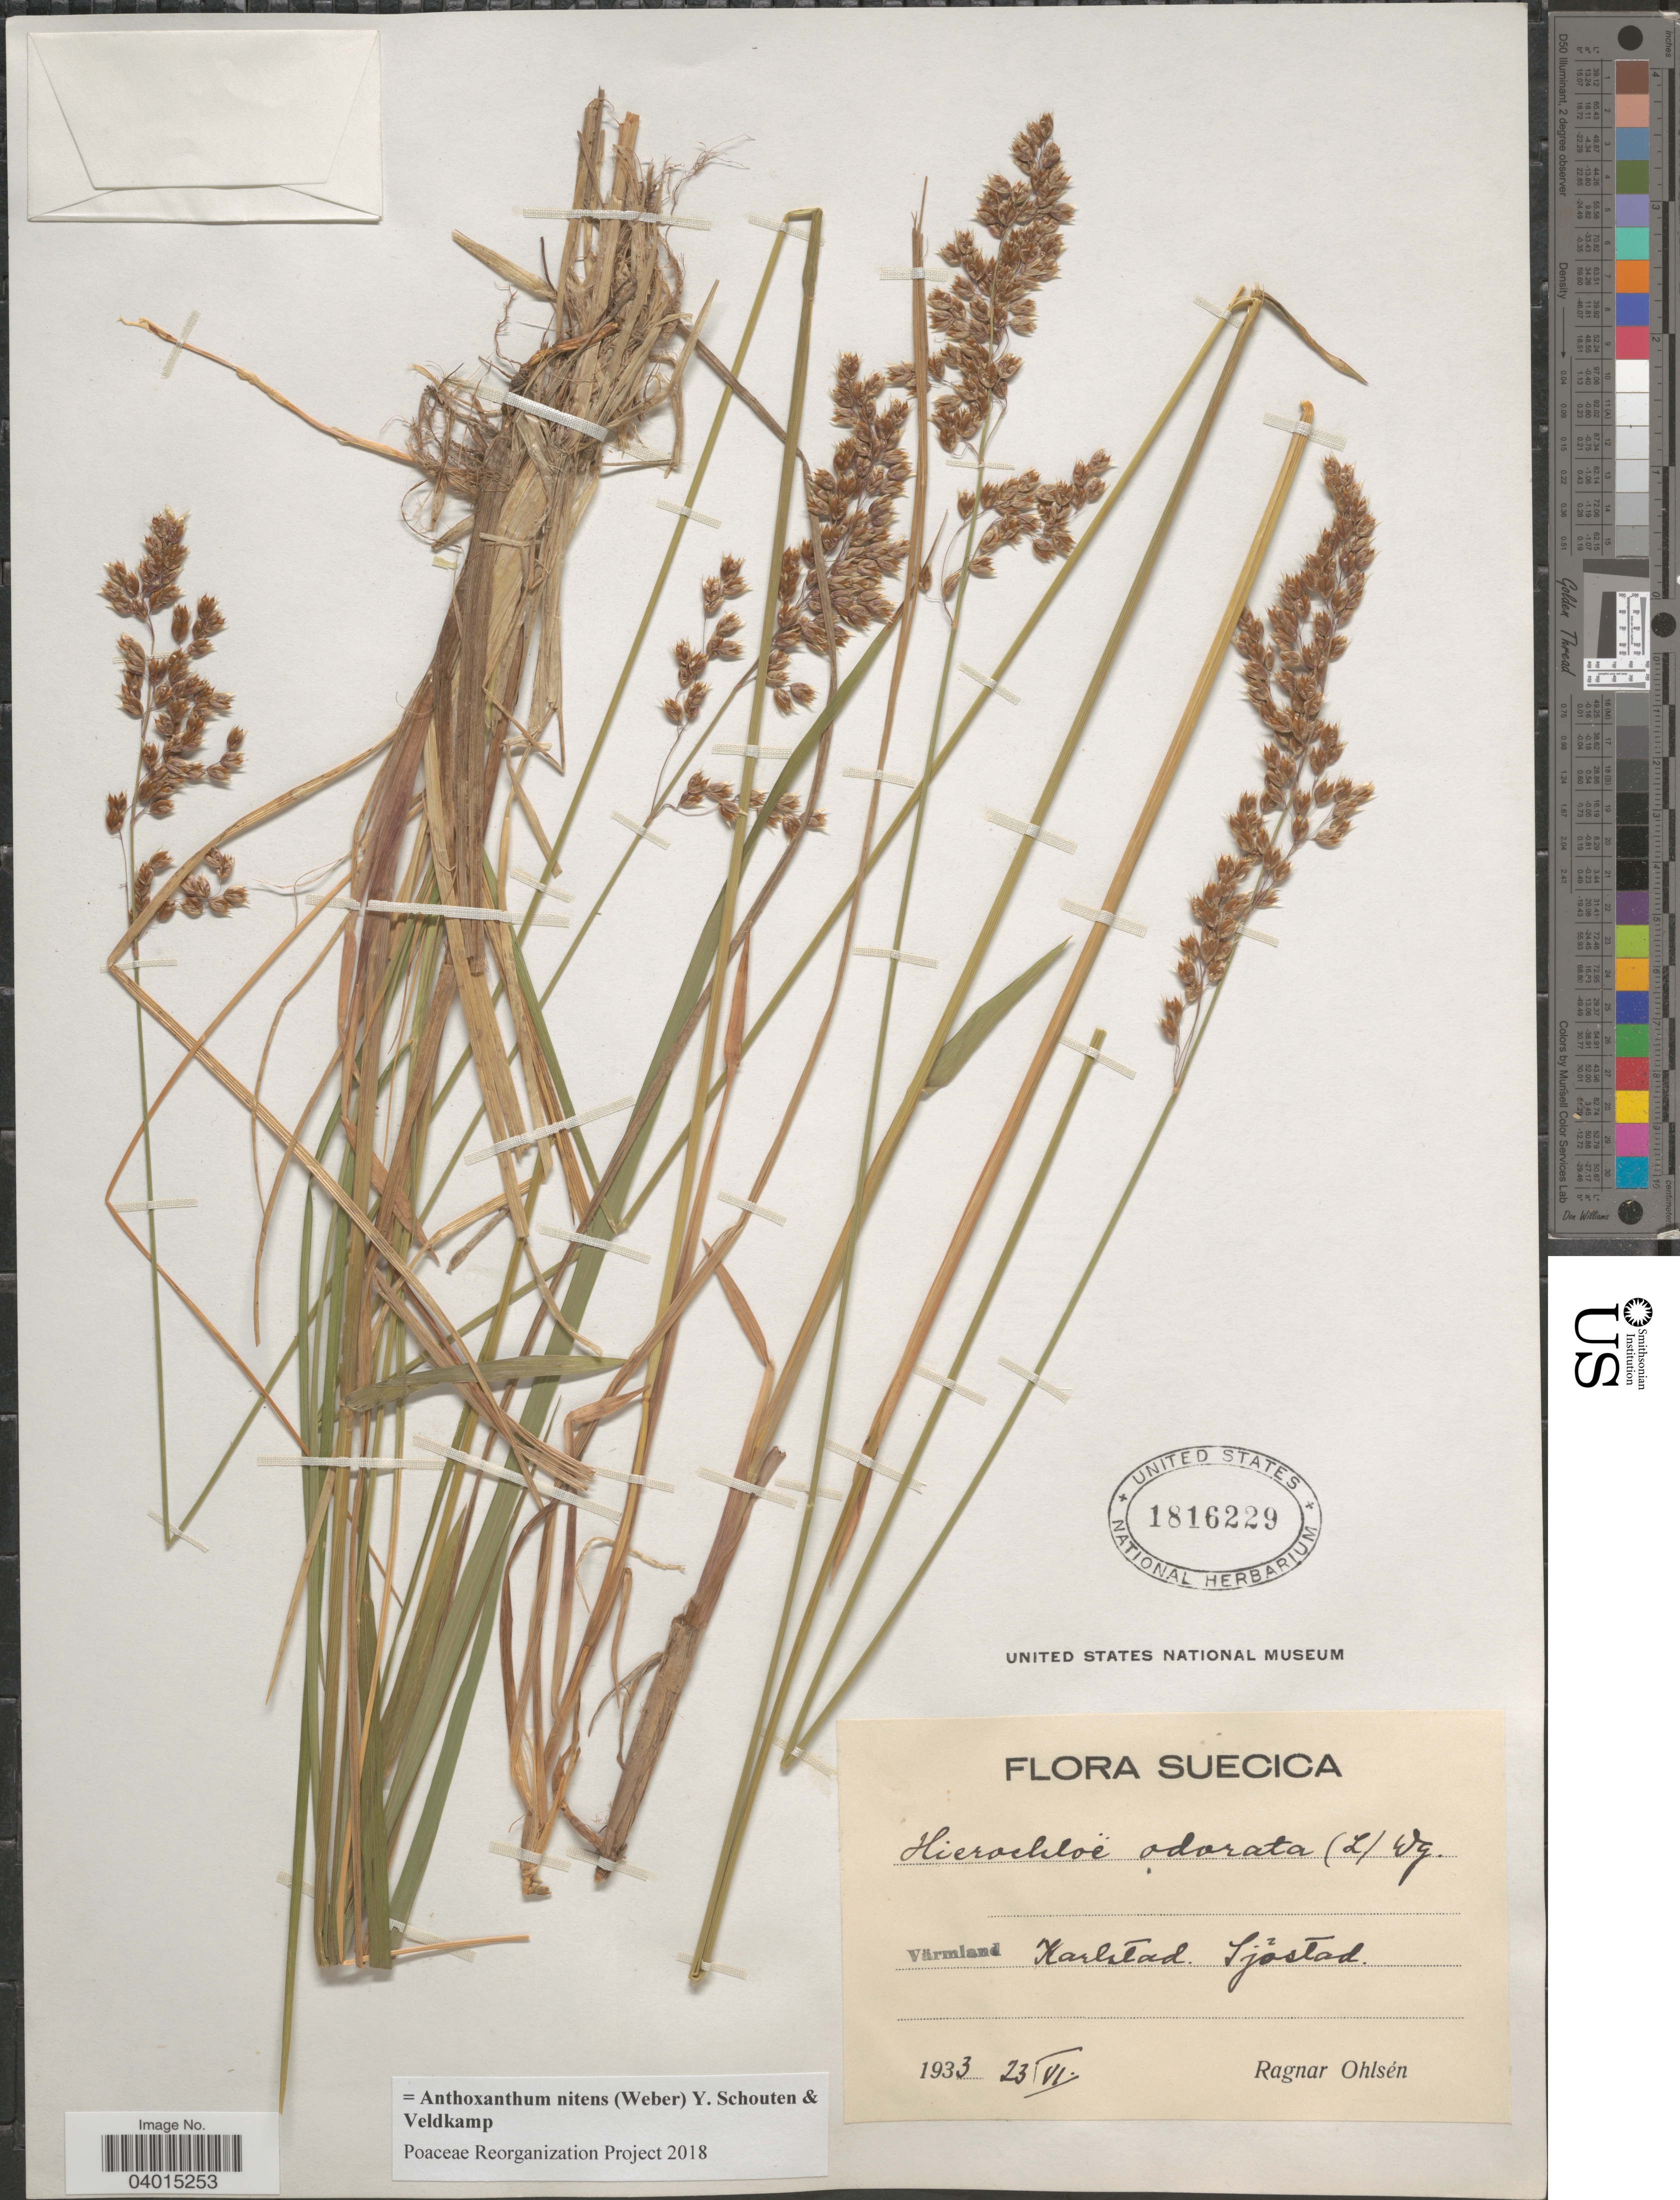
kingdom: Plantae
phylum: Tracheophyta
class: Liliopsida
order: Poales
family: Poaceae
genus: Anthoxanthum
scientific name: Anthoxanthum nitens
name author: (G.H. Weber) R.T.A. Schouten & Veldkamp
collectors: R. Ohlsén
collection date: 1933-06-23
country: Sweden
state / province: Varmland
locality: Suecica. Värmland Karlstad. Sjõstad.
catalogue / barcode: US 1816229